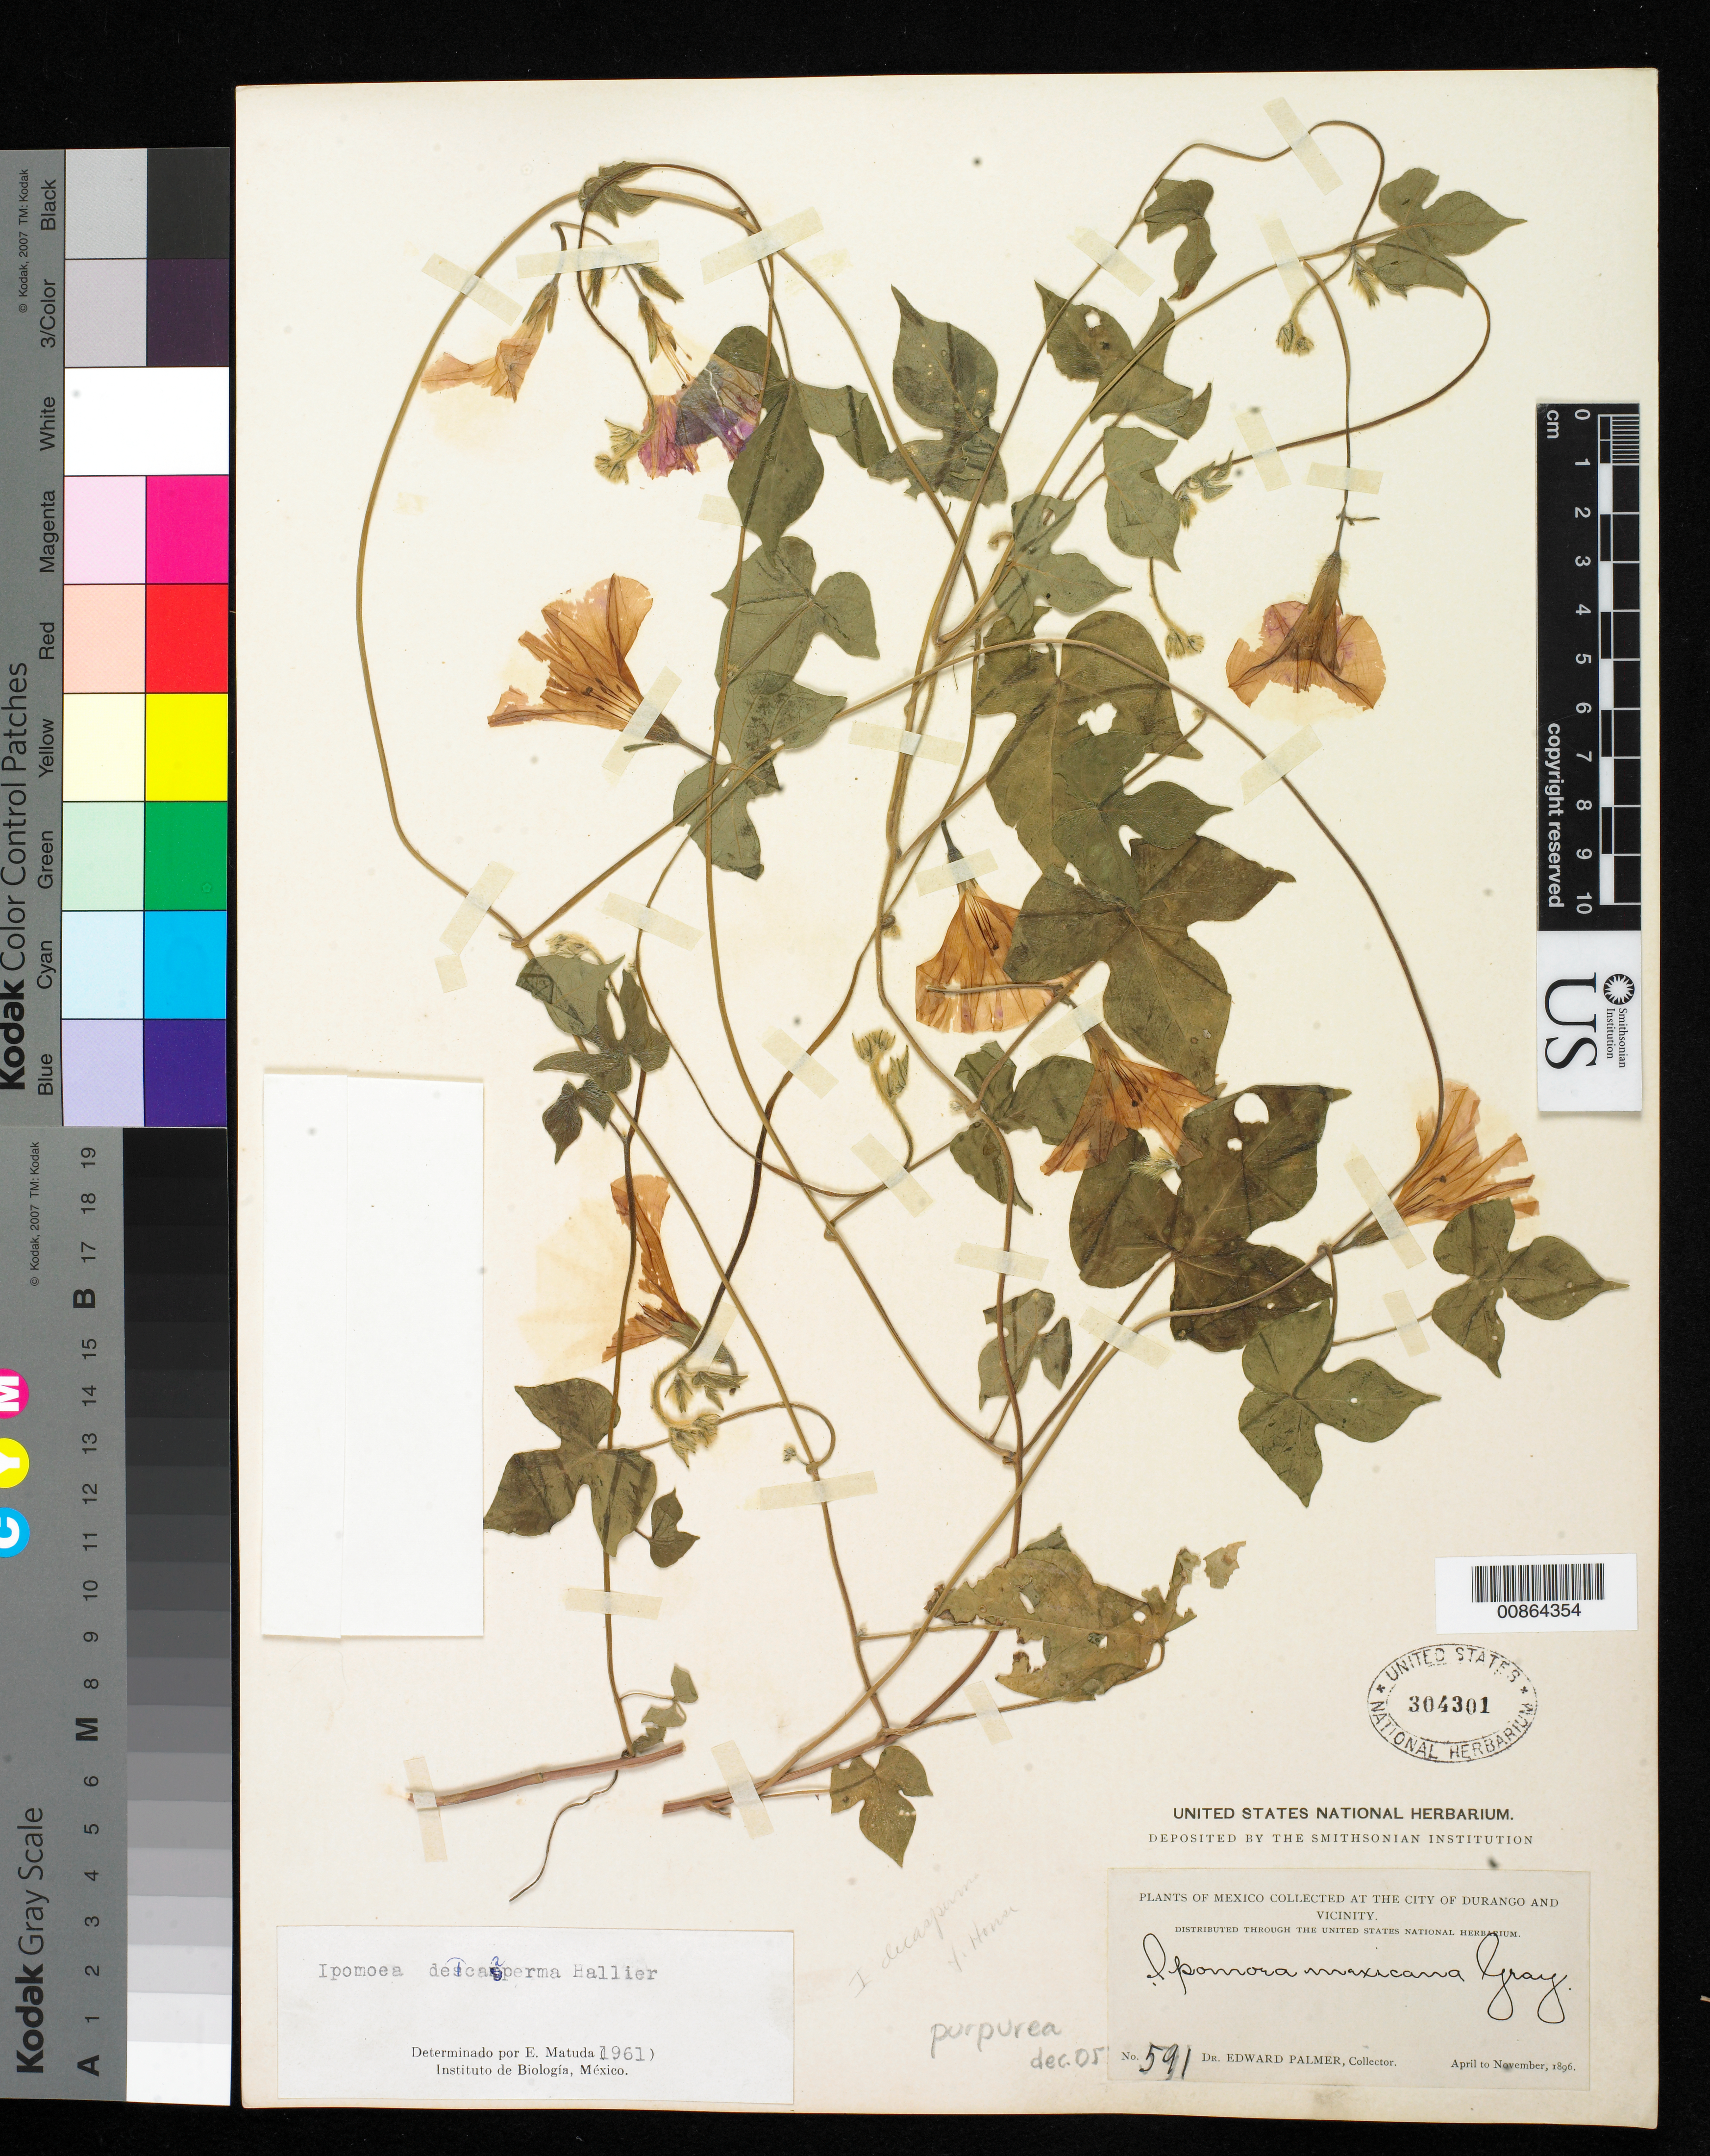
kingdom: Plantae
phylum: Tracheophyta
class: Magnoliopsida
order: Solanales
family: Convolvulaceae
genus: Ipomoea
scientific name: Ipomoea purpurea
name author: (L.) Roth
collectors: E. Palmer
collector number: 591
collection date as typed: Apr 1896 to -- Nov 1896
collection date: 1896-04/1896-11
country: Mexico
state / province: Durango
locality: City of Durango and vicinity.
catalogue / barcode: US 304301